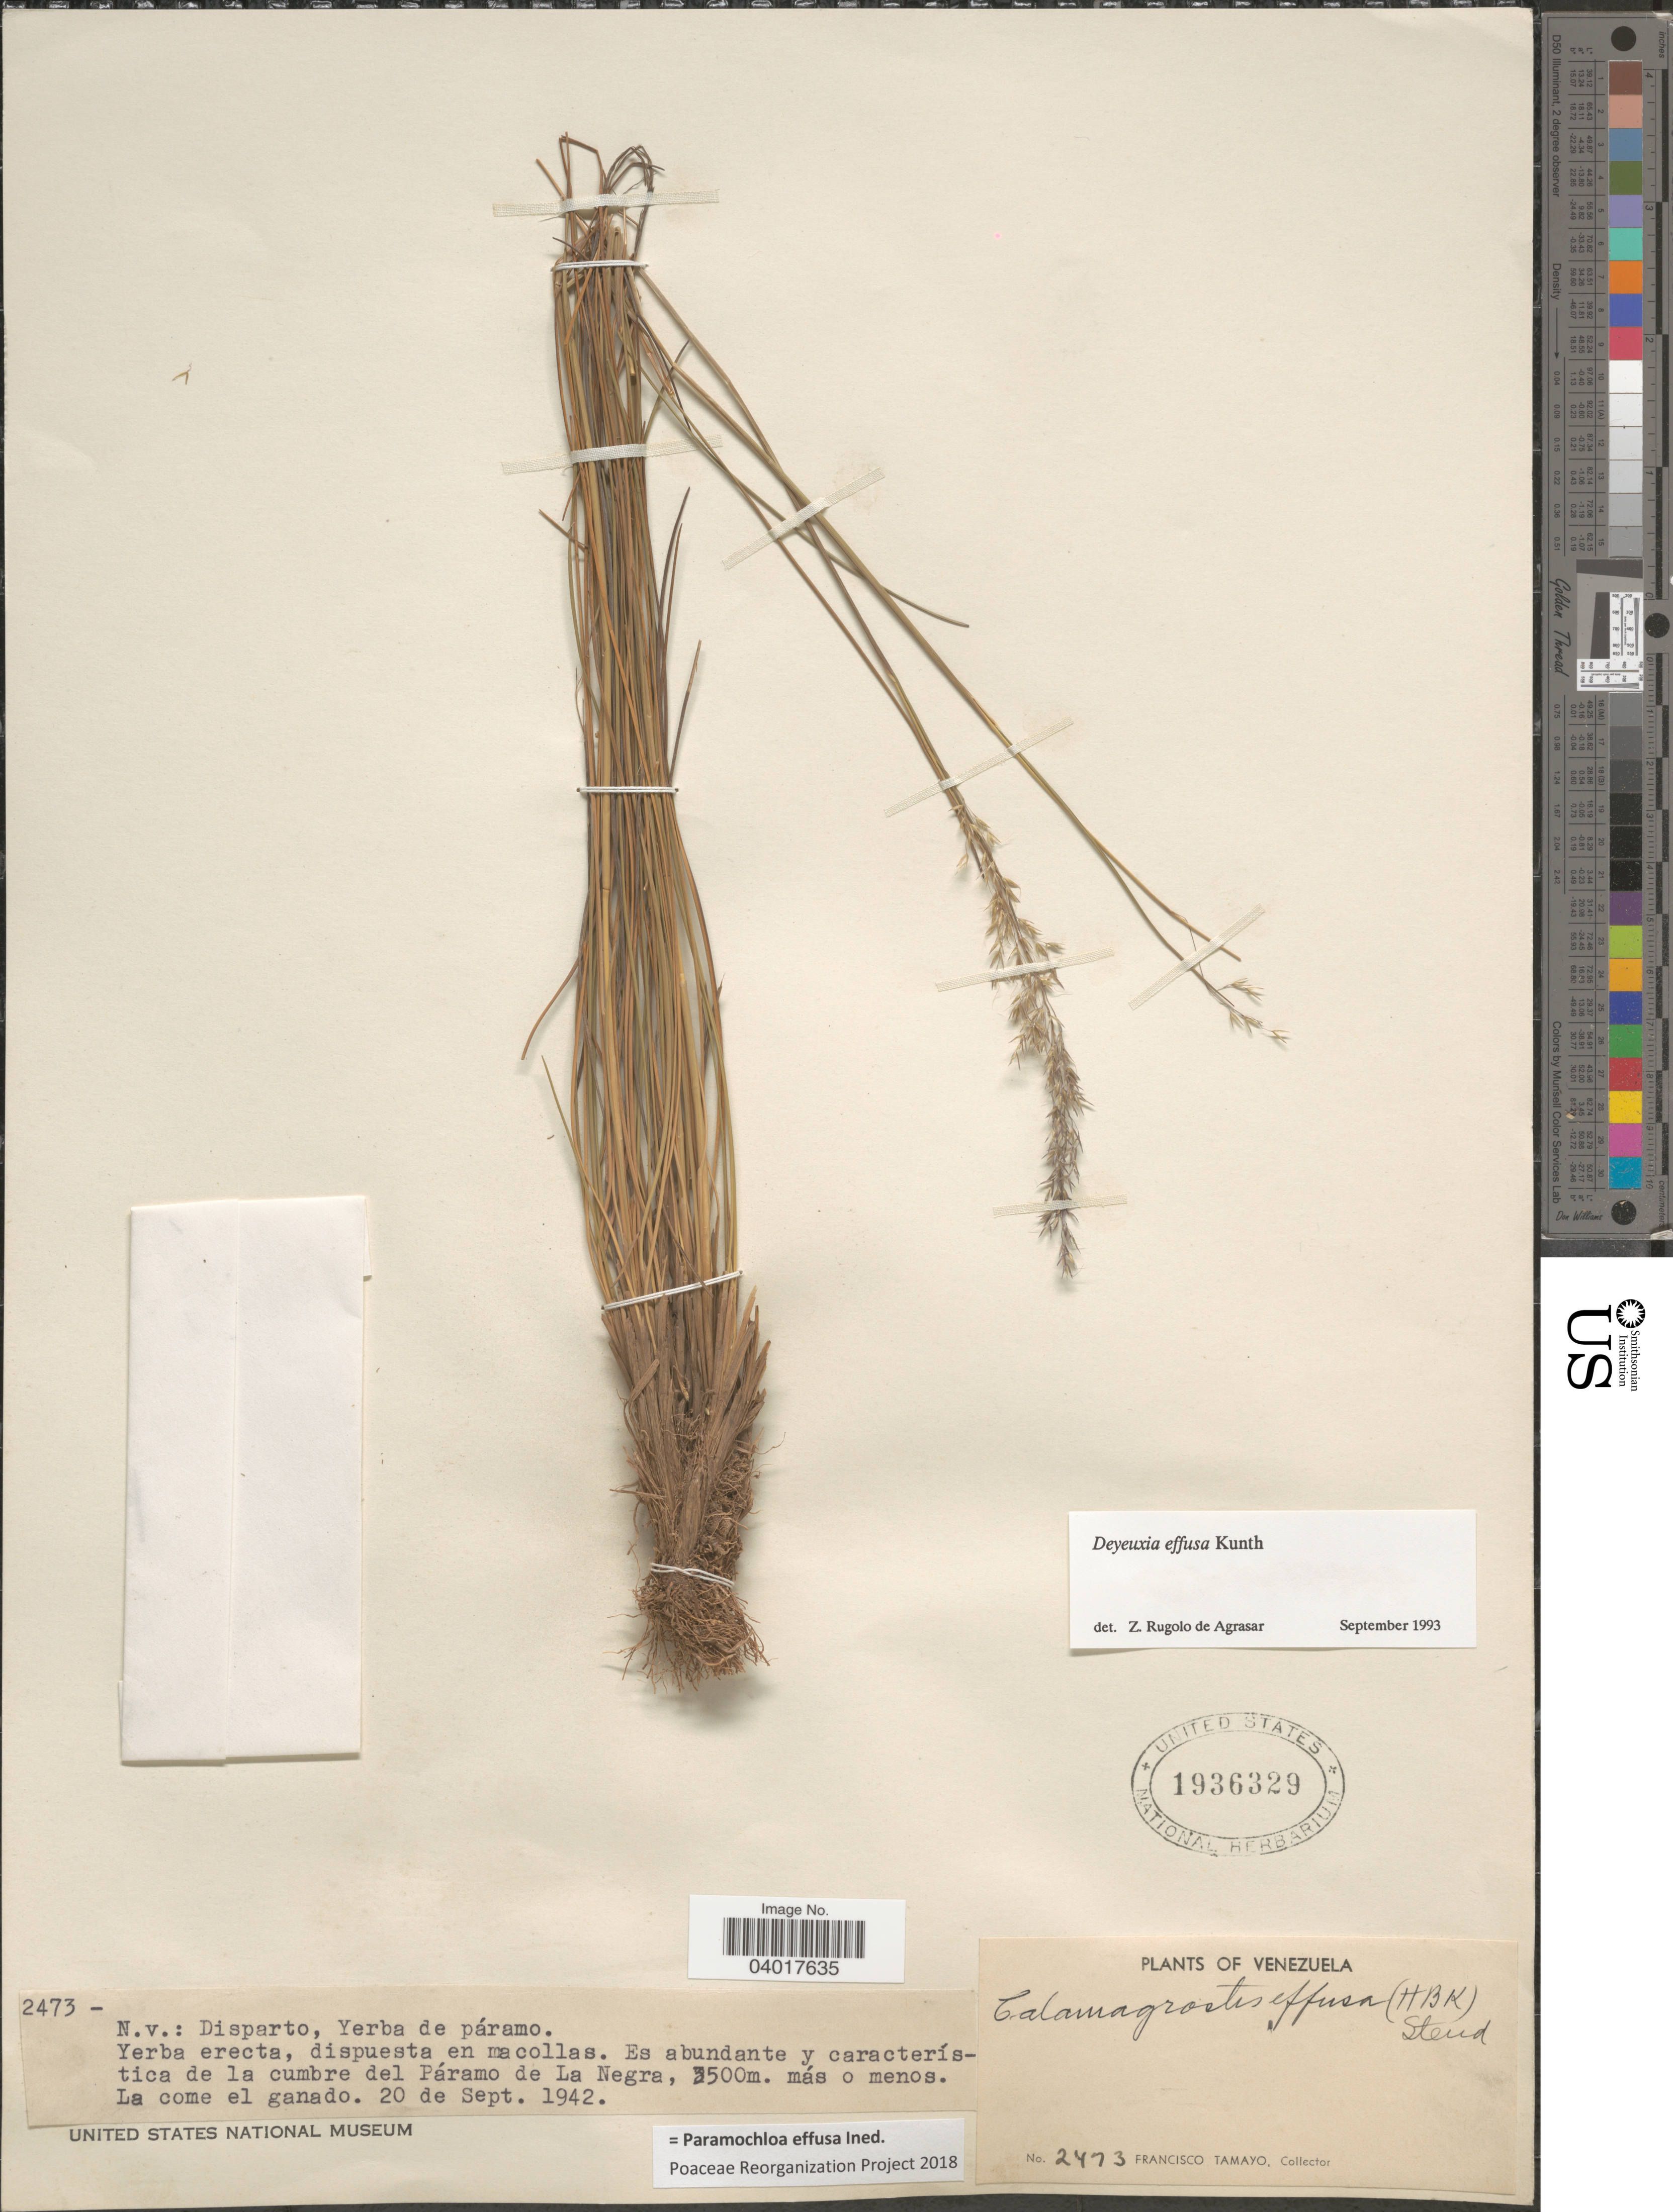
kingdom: Plantae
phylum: Tracheophyta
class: Liliopsida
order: Poales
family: Poaceae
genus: Paramochloa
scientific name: Paramochloa effusa ined.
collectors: F. Tamayo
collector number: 2473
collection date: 1942-09-20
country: Venezuela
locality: Es abundante y característica de la cumbre del Páramo de La Negra.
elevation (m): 3500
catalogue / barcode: US 1936329